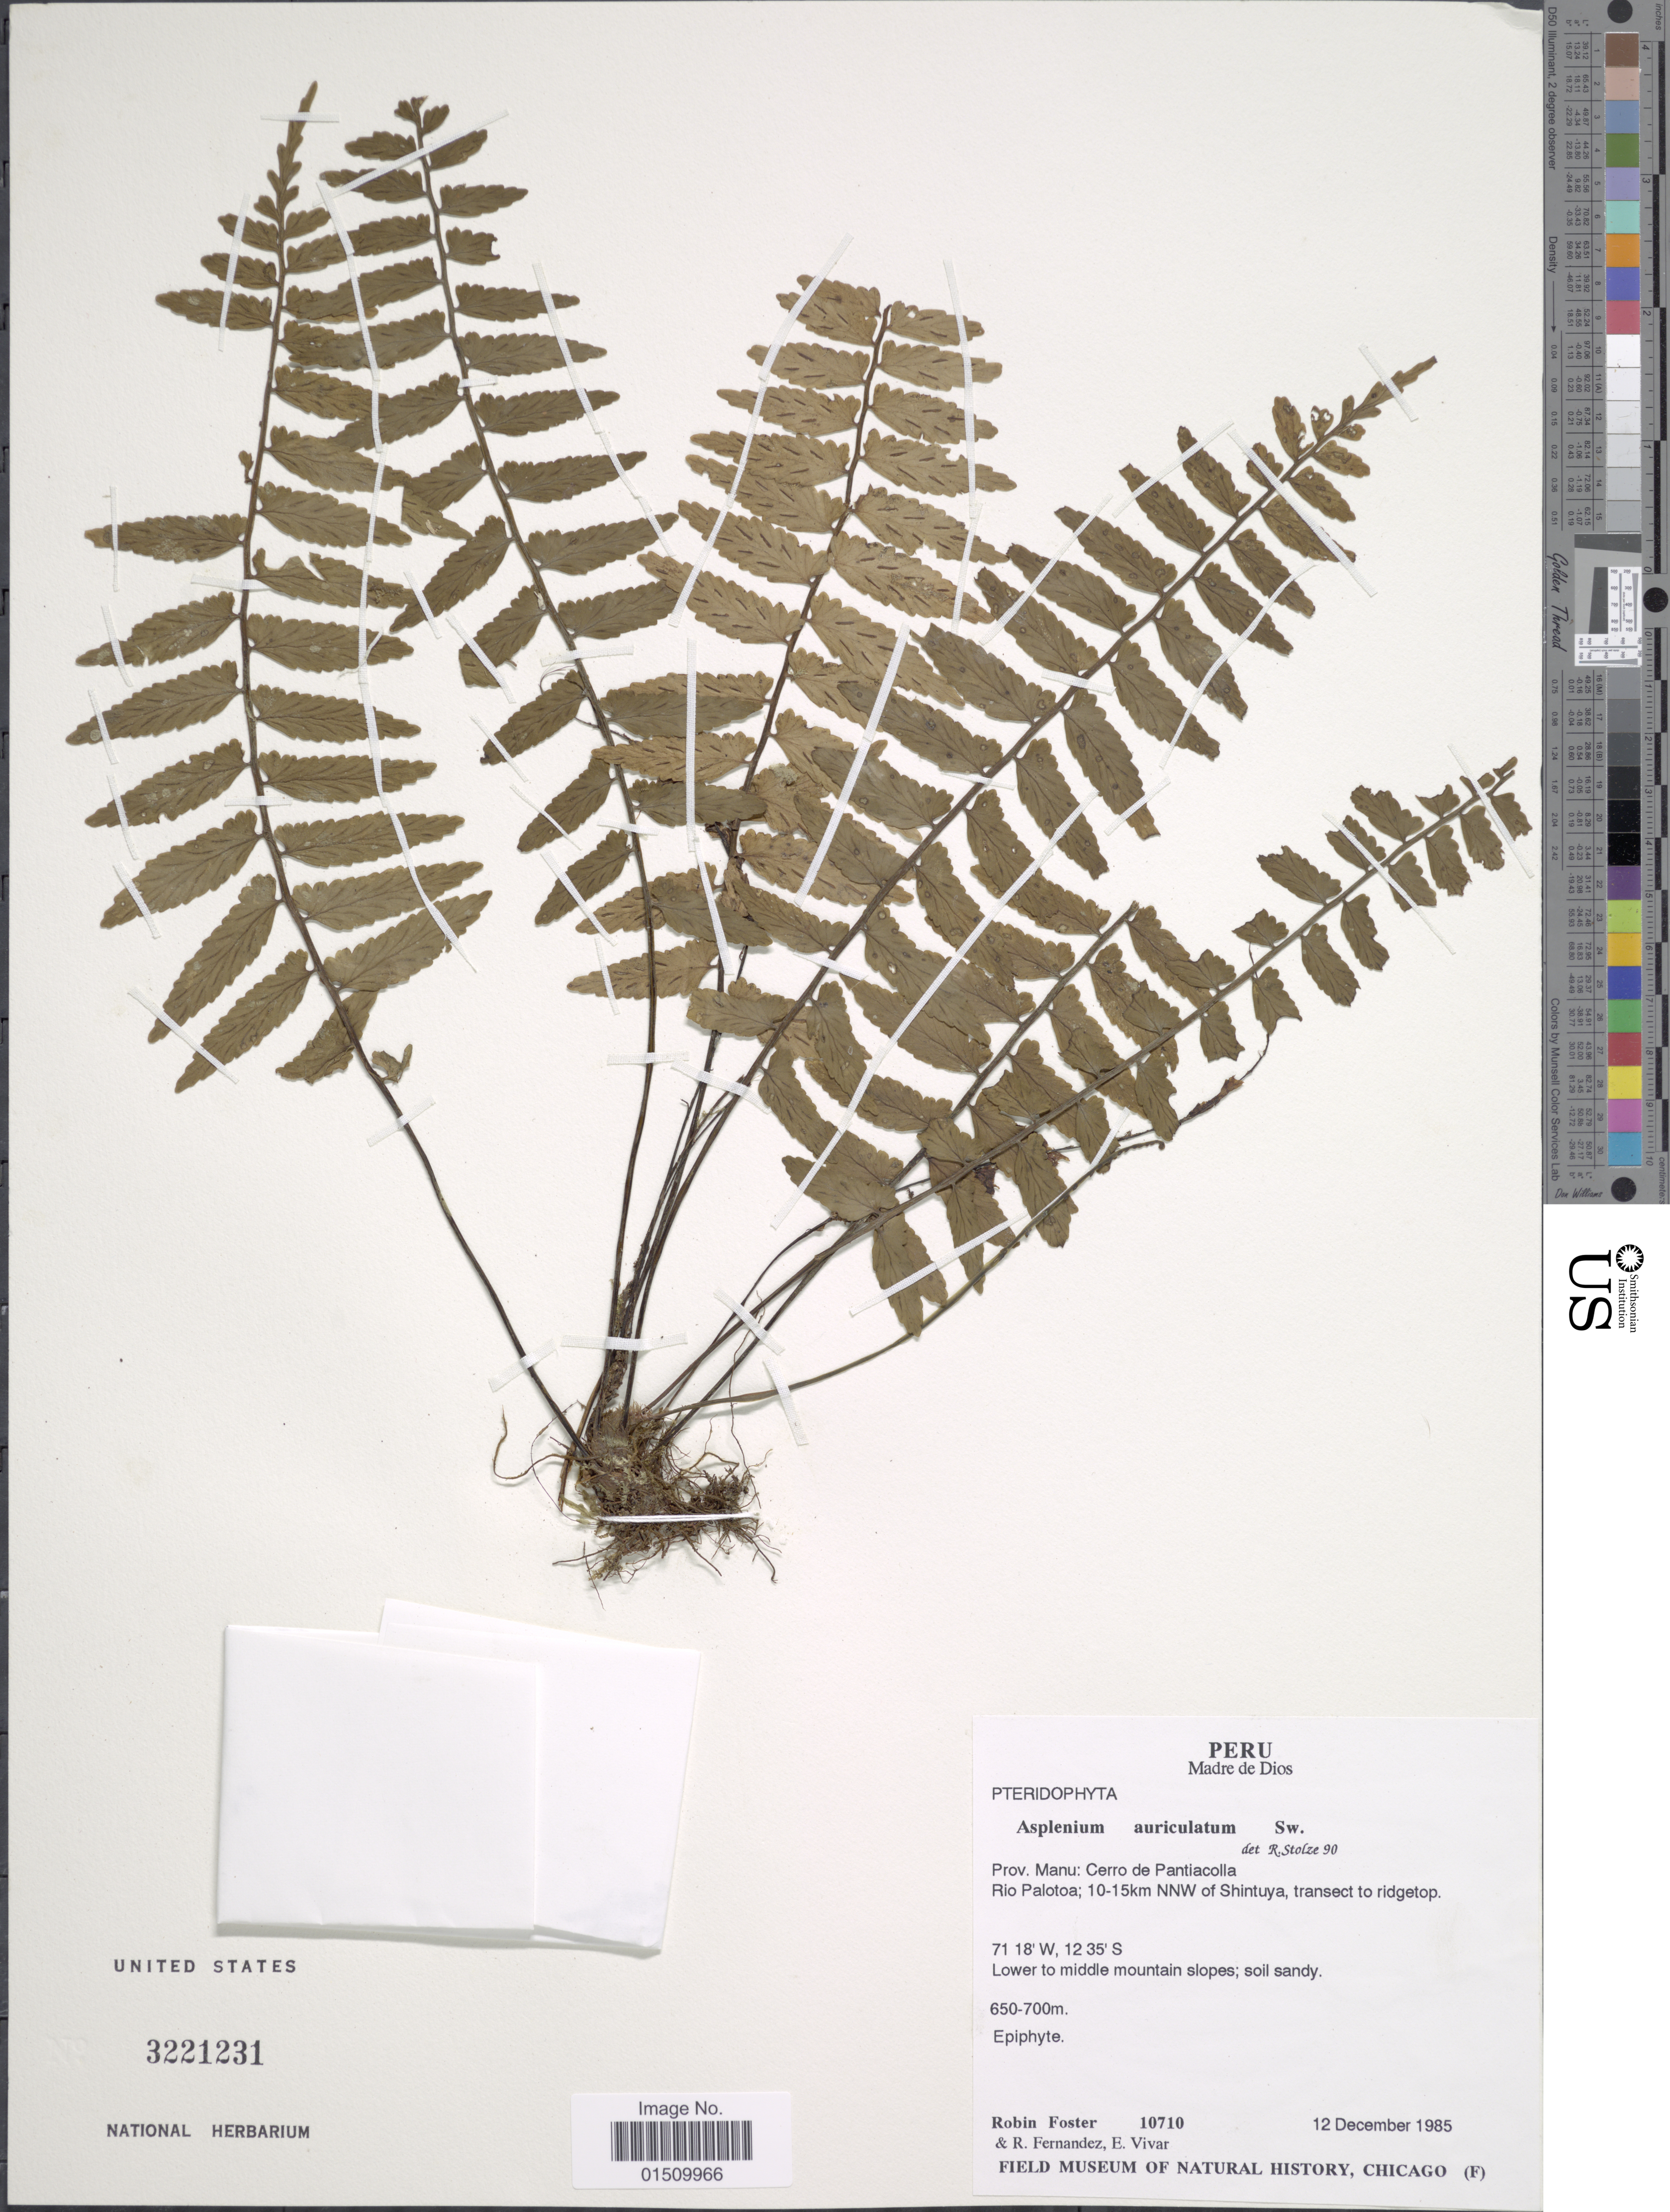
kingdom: Plantae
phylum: Tracheophyta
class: Polypodiopsida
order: Polypodiales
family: Aspleniaceae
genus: Asplenium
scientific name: Asplenium auriculatum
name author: Sw.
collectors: R. B. Foster, R. Fernandez & E. Vivar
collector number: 10710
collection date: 1985-12-12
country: Peru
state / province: Madre de Dios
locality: Peru, Prov. Manu: Cerro de Pantiacolla, Rio Palotoa; 10-15km NNW of Shintuya.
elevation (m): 650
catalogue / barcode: US 3221231